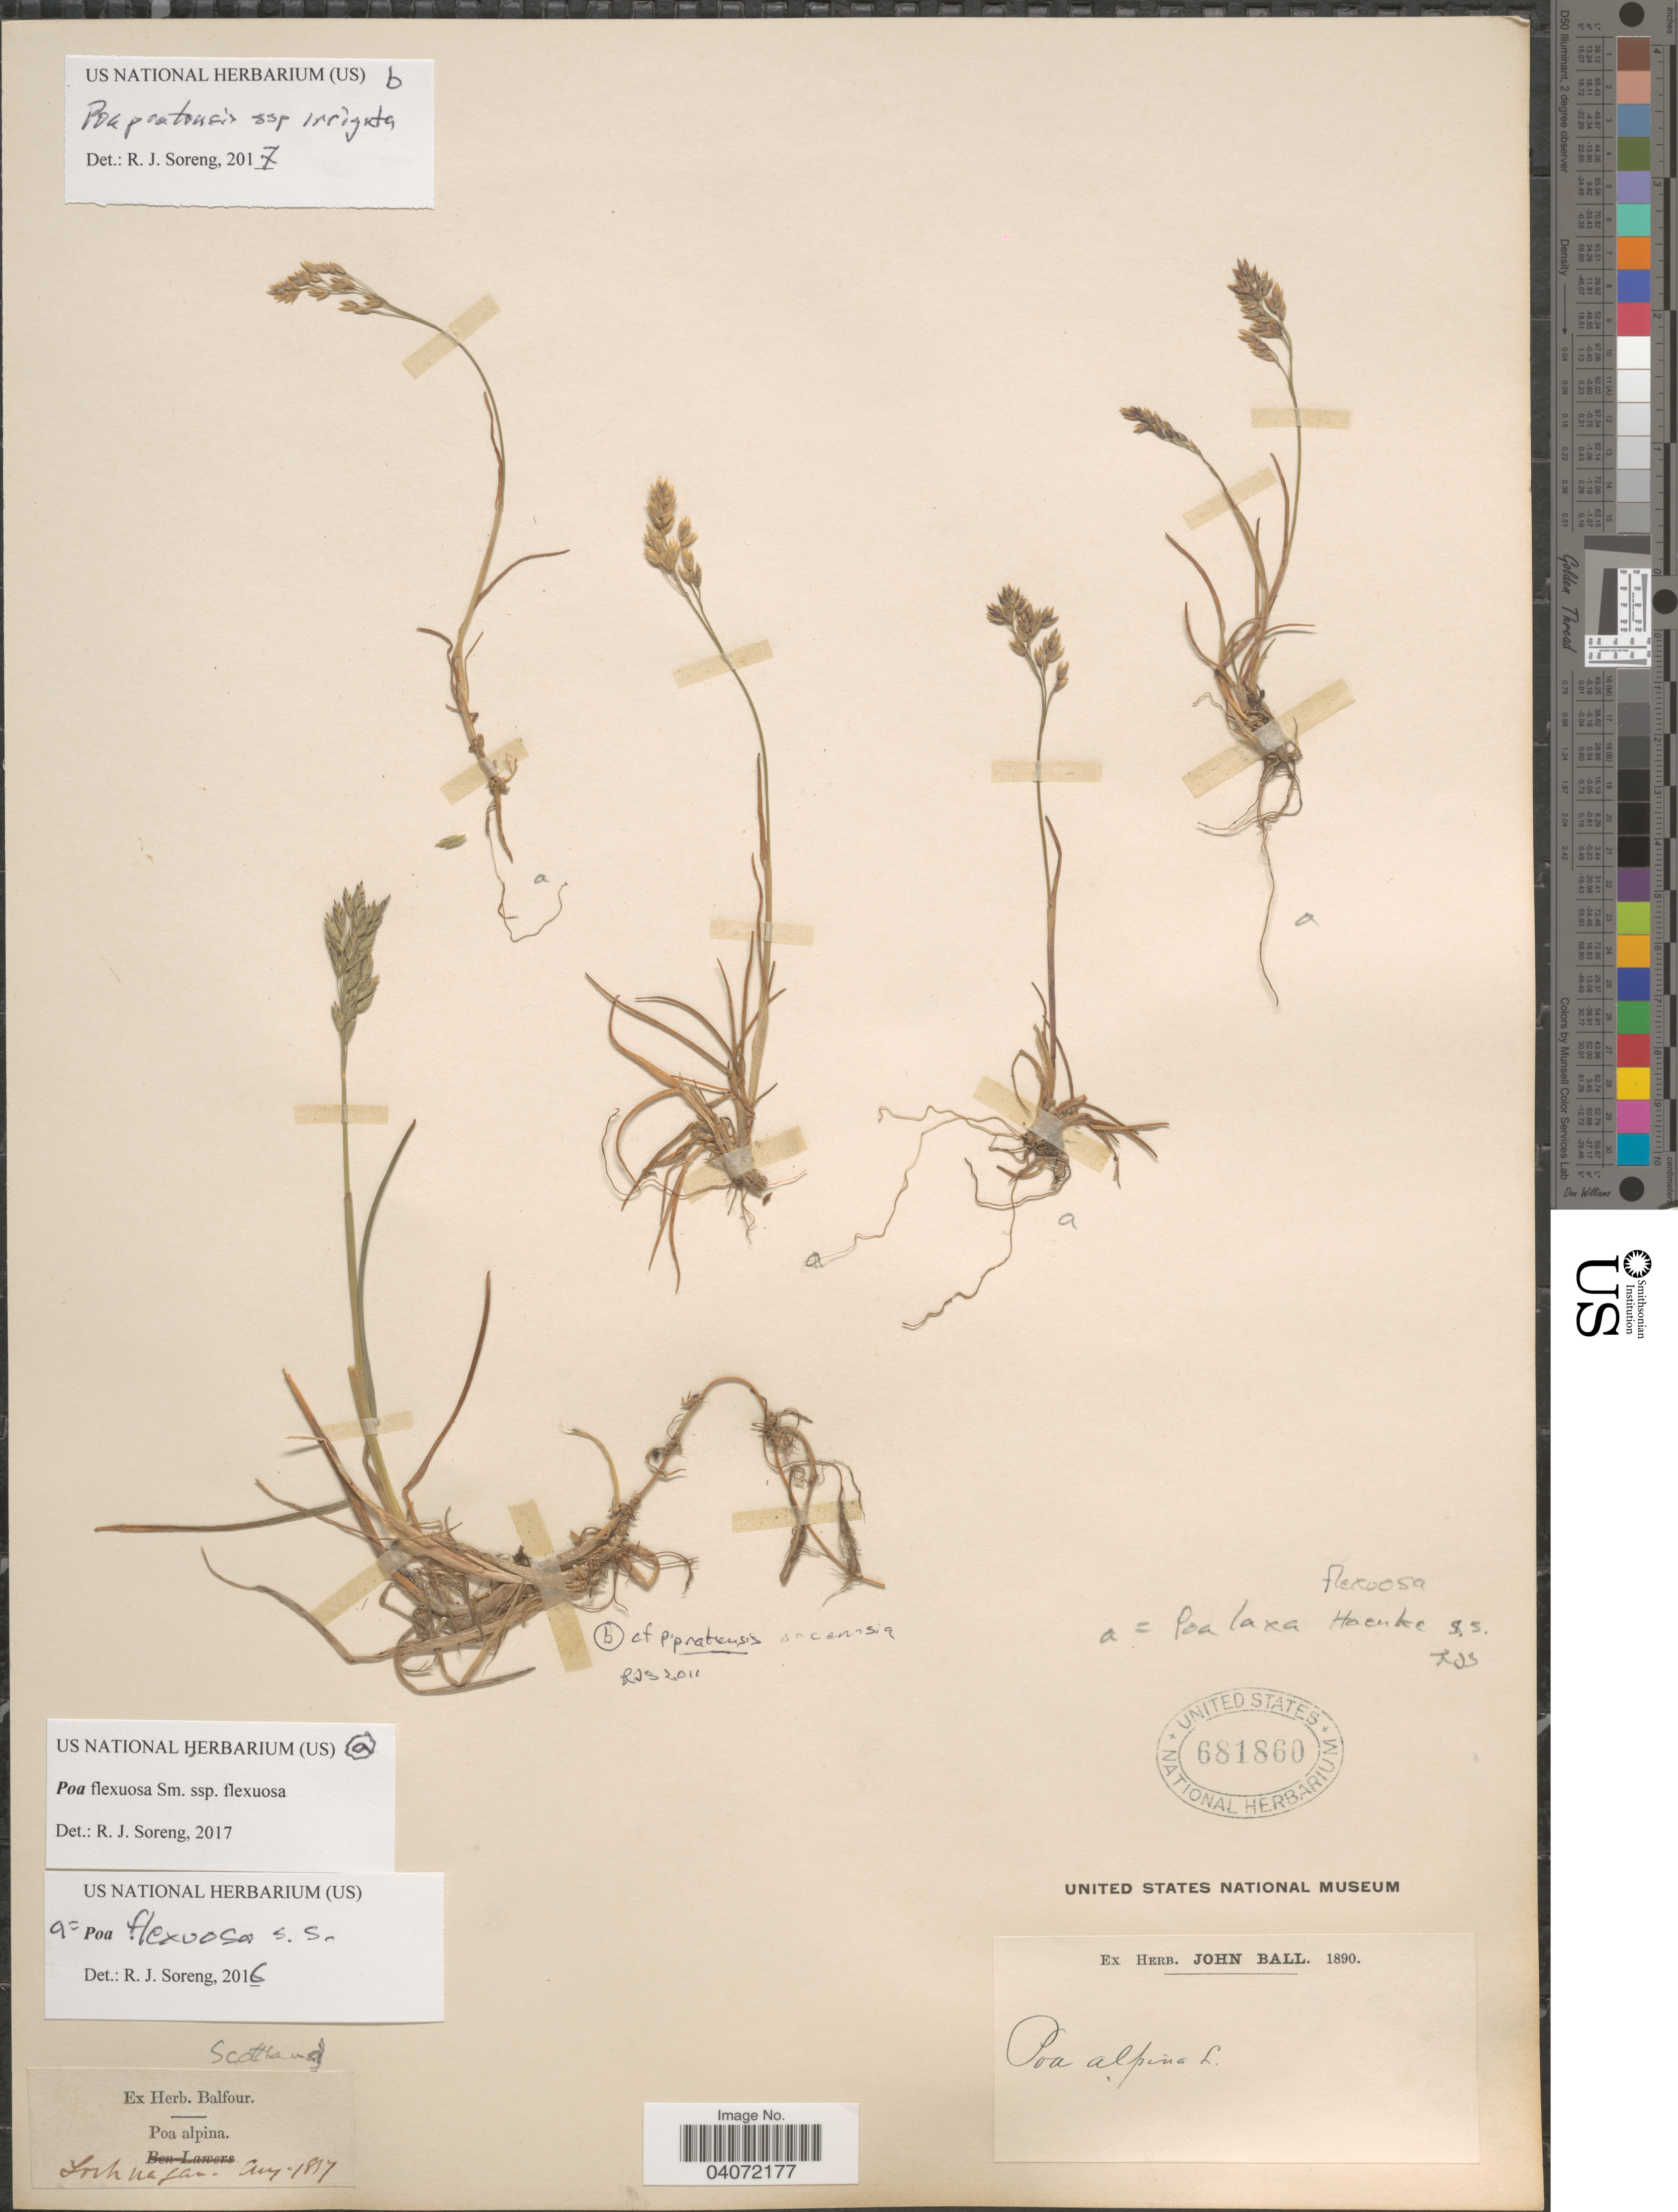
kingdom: Plantae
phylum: Tracheophyta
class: Liliopsida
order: Poales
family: Poaceae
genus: Poa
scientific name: Poa flexuosa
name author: Muhl.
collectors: Ex herb. Balfour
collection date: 1837-08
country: United Kingdom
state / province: Scotland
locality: Lochnagar.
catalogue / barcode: US 681860